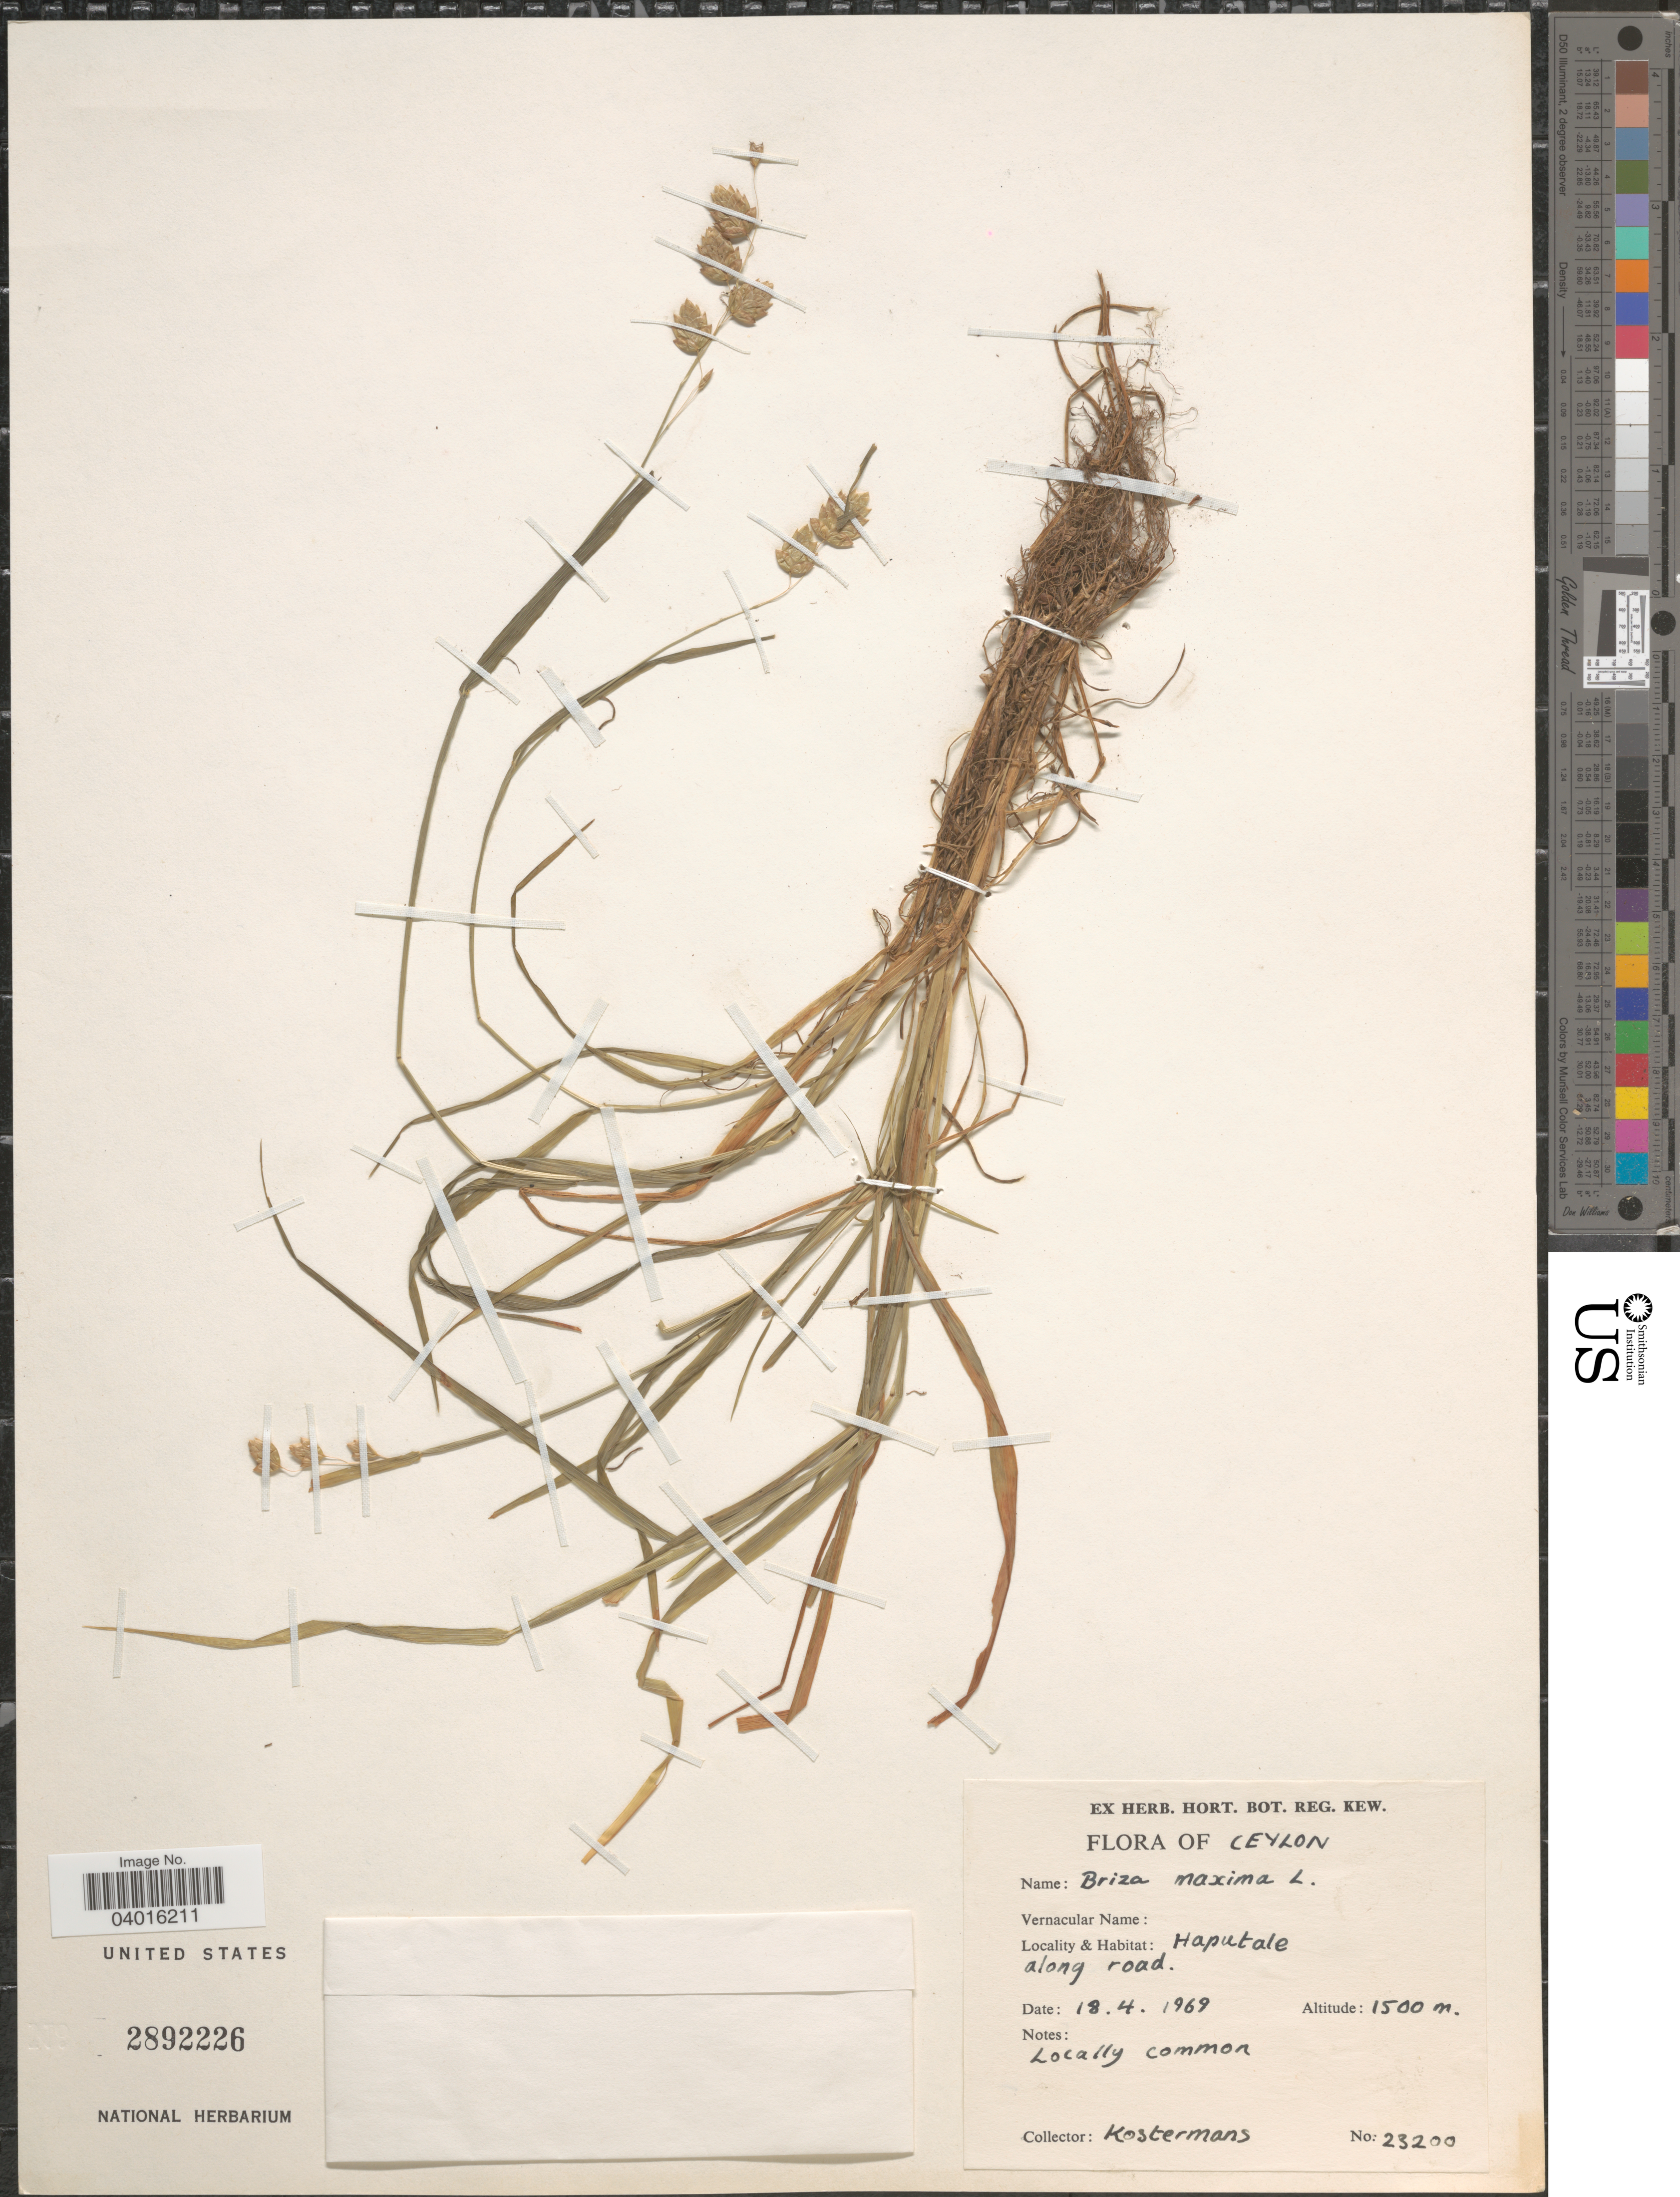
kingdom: Plantae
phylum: Tracheophyta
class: Liliopsida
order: Poales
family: Poaceae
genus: Briza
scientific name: Briza maxima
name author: L.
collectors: Kostermans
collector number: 23200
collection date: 1969-04-18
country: Sri Lanka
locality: Ceylon. Haputale along road.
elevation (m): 1500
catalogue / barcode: US 2892226